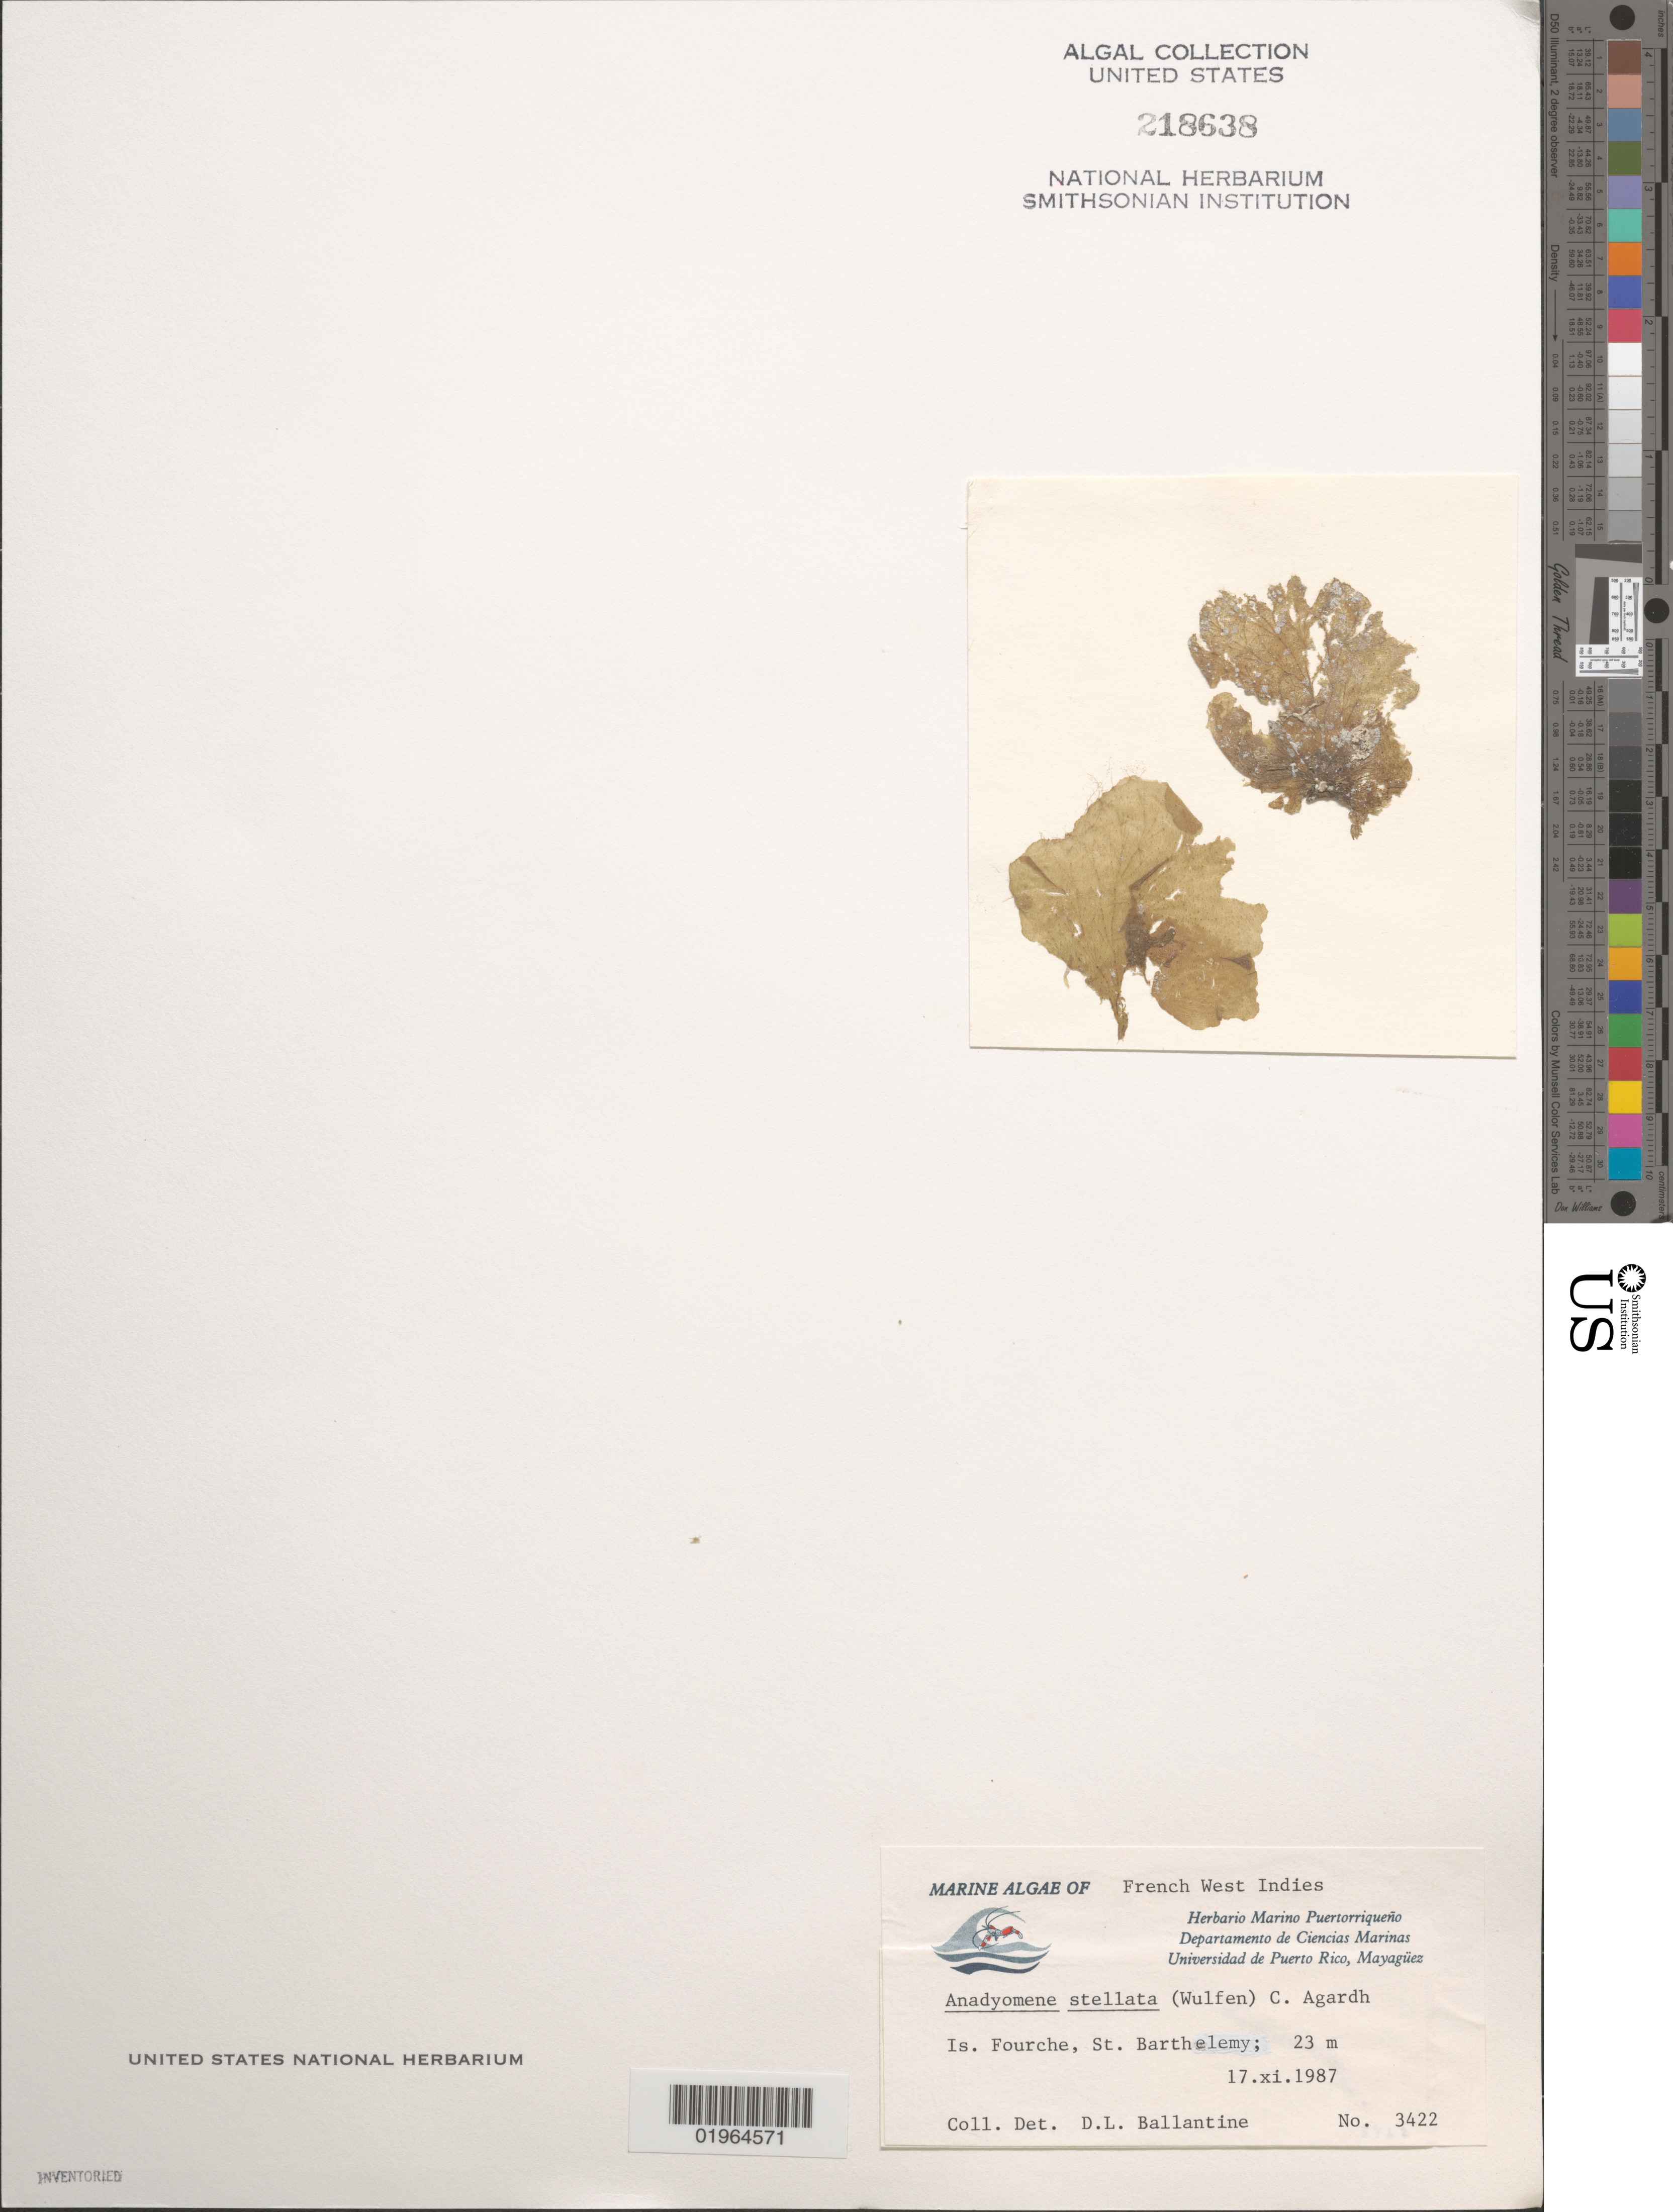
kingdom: Plantae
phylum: Chlorophyta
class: Ulvophyceae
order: Cladophorales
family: Anadyomenaceae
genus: Anadyomene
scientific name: Anadyomene stellata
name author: (Wulfen) C. Agardh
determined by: Ballantine, D. L.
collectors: D.L. Ballantine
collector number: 3422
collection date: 1987-11-17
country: Saint Barthélemy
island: Ile Fourche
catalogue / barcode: US 218638